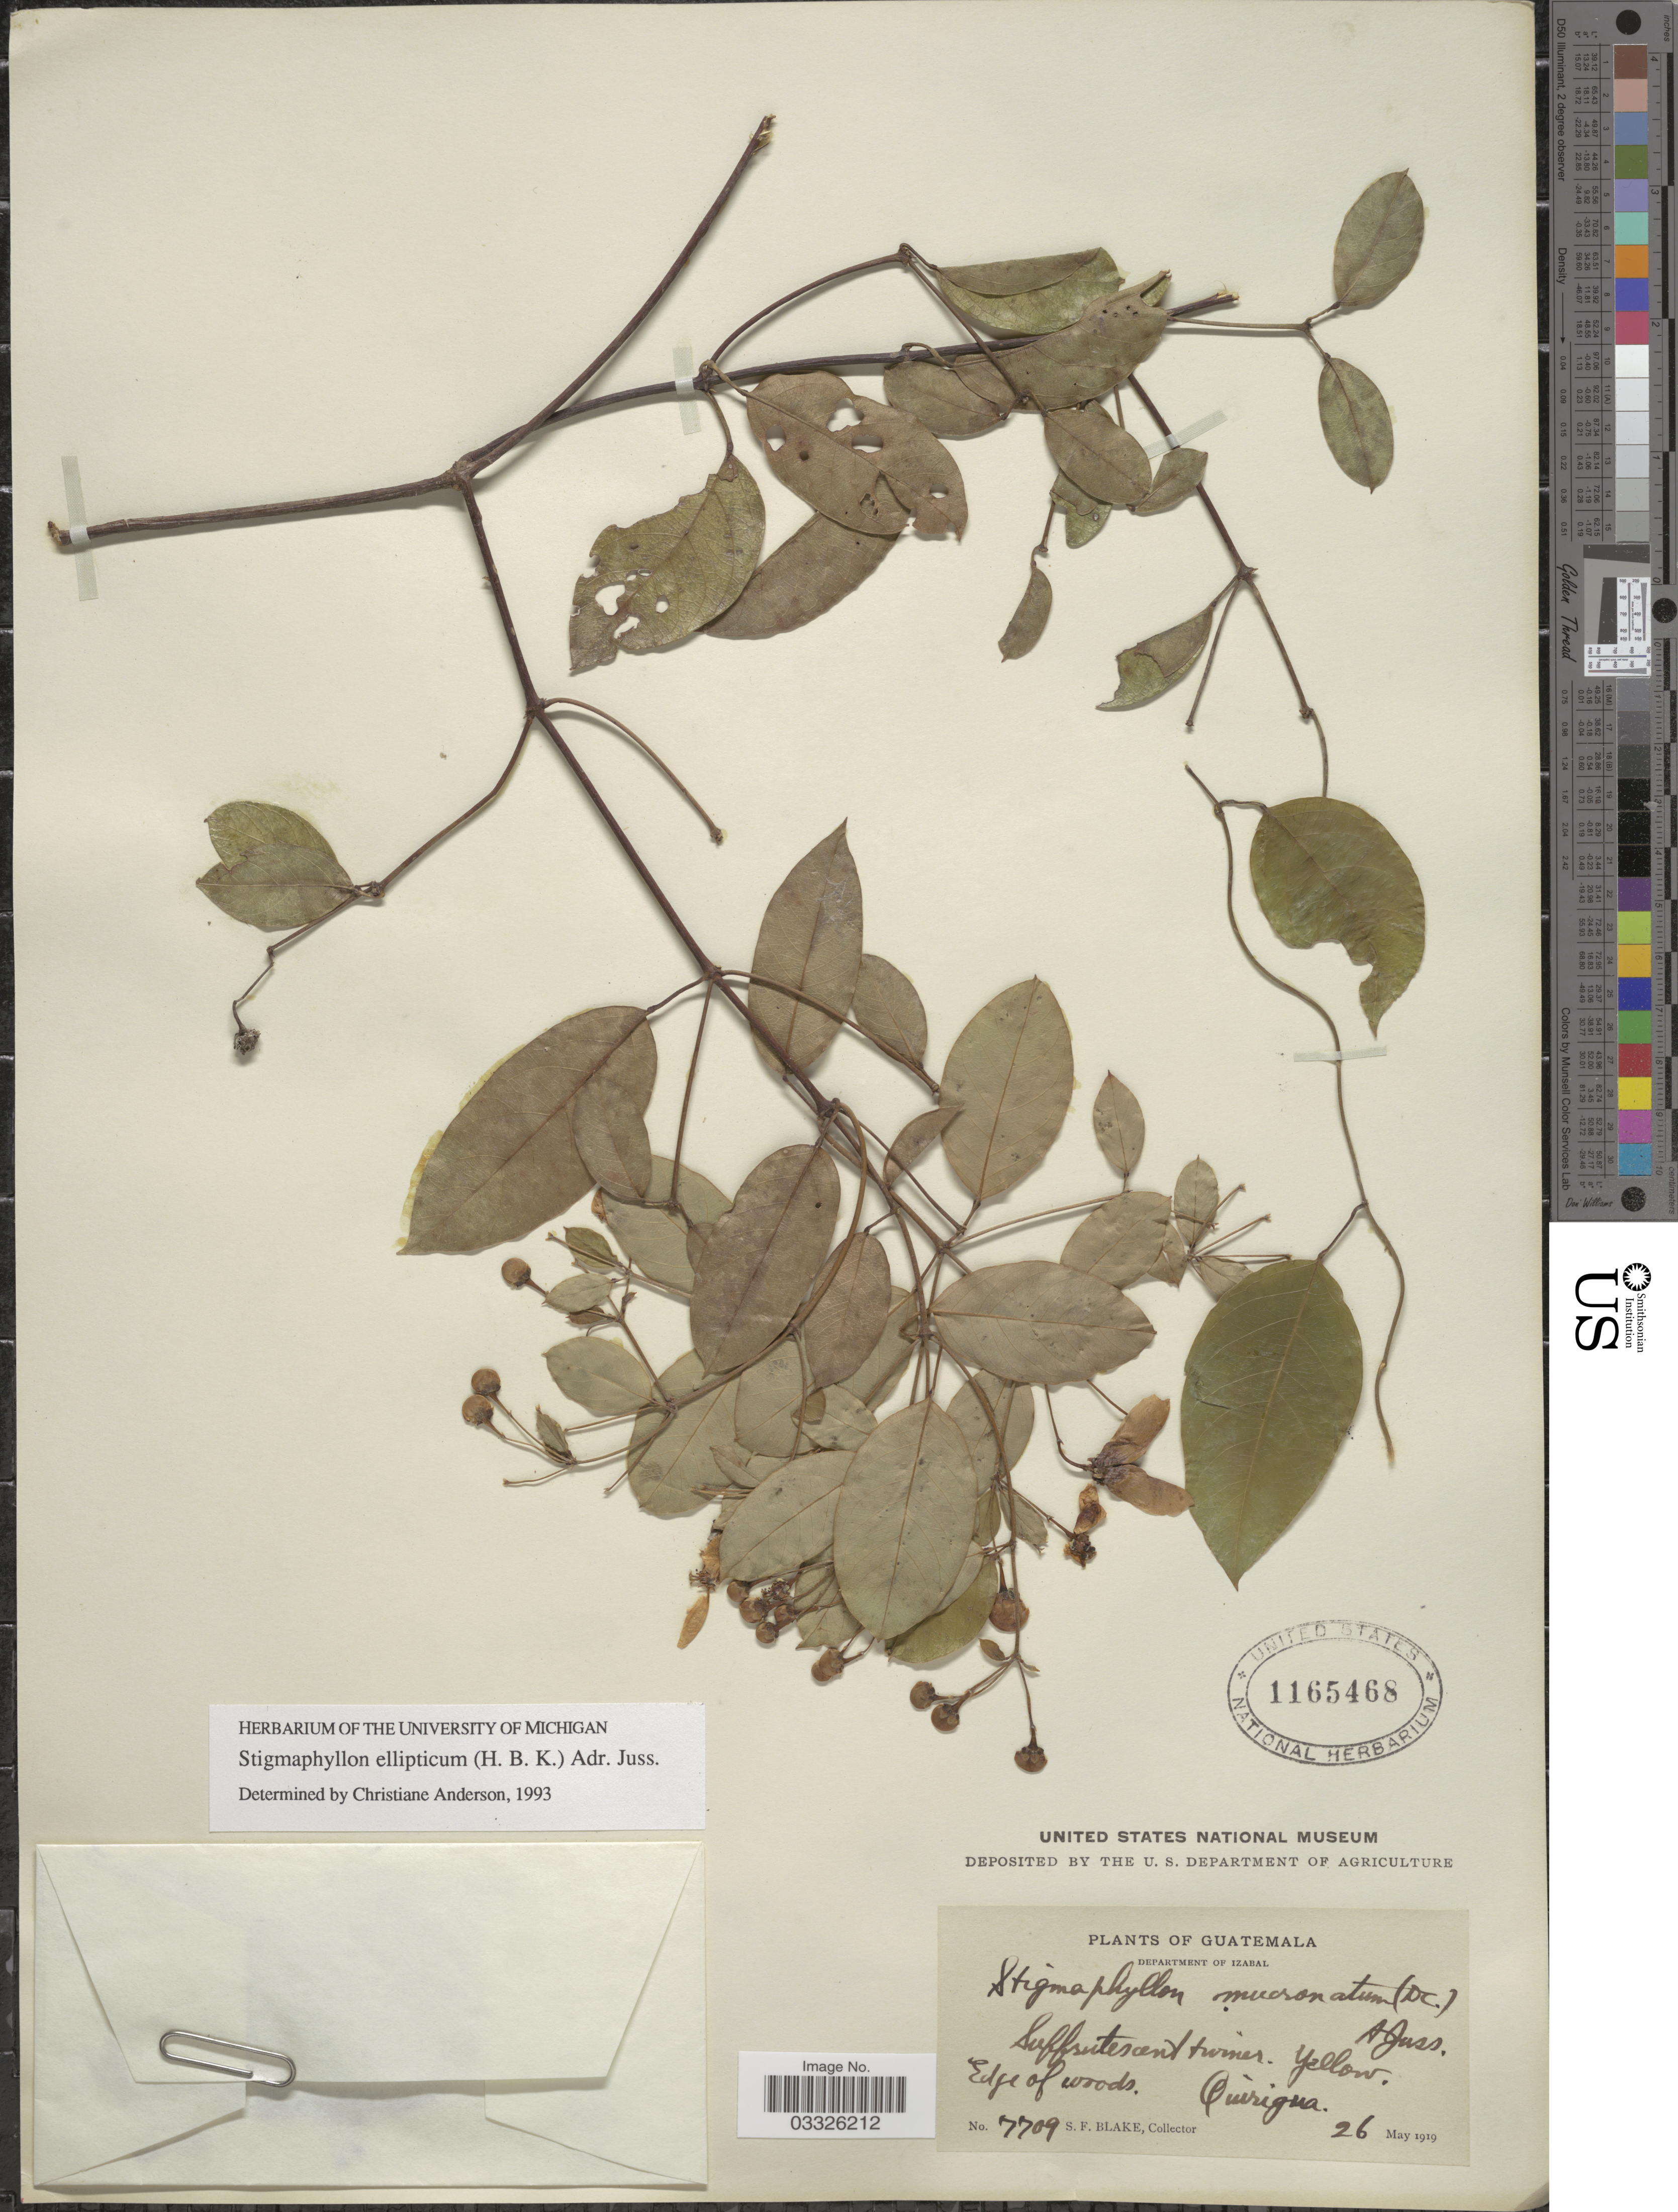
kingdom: Plantae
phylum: Tracheophyta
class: Magnoliopsida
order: Malpighiales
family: Malpighiaceae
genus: Stigmaphyllon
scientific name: Stigmaphyllon ellipticum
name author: (Kunth) A. Juss.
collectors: S. Blake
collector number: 7709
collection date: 1919-05-26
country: Guatemala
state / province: Izabal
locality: Department of Izabal. Quirigua.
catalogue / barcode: US 1165468